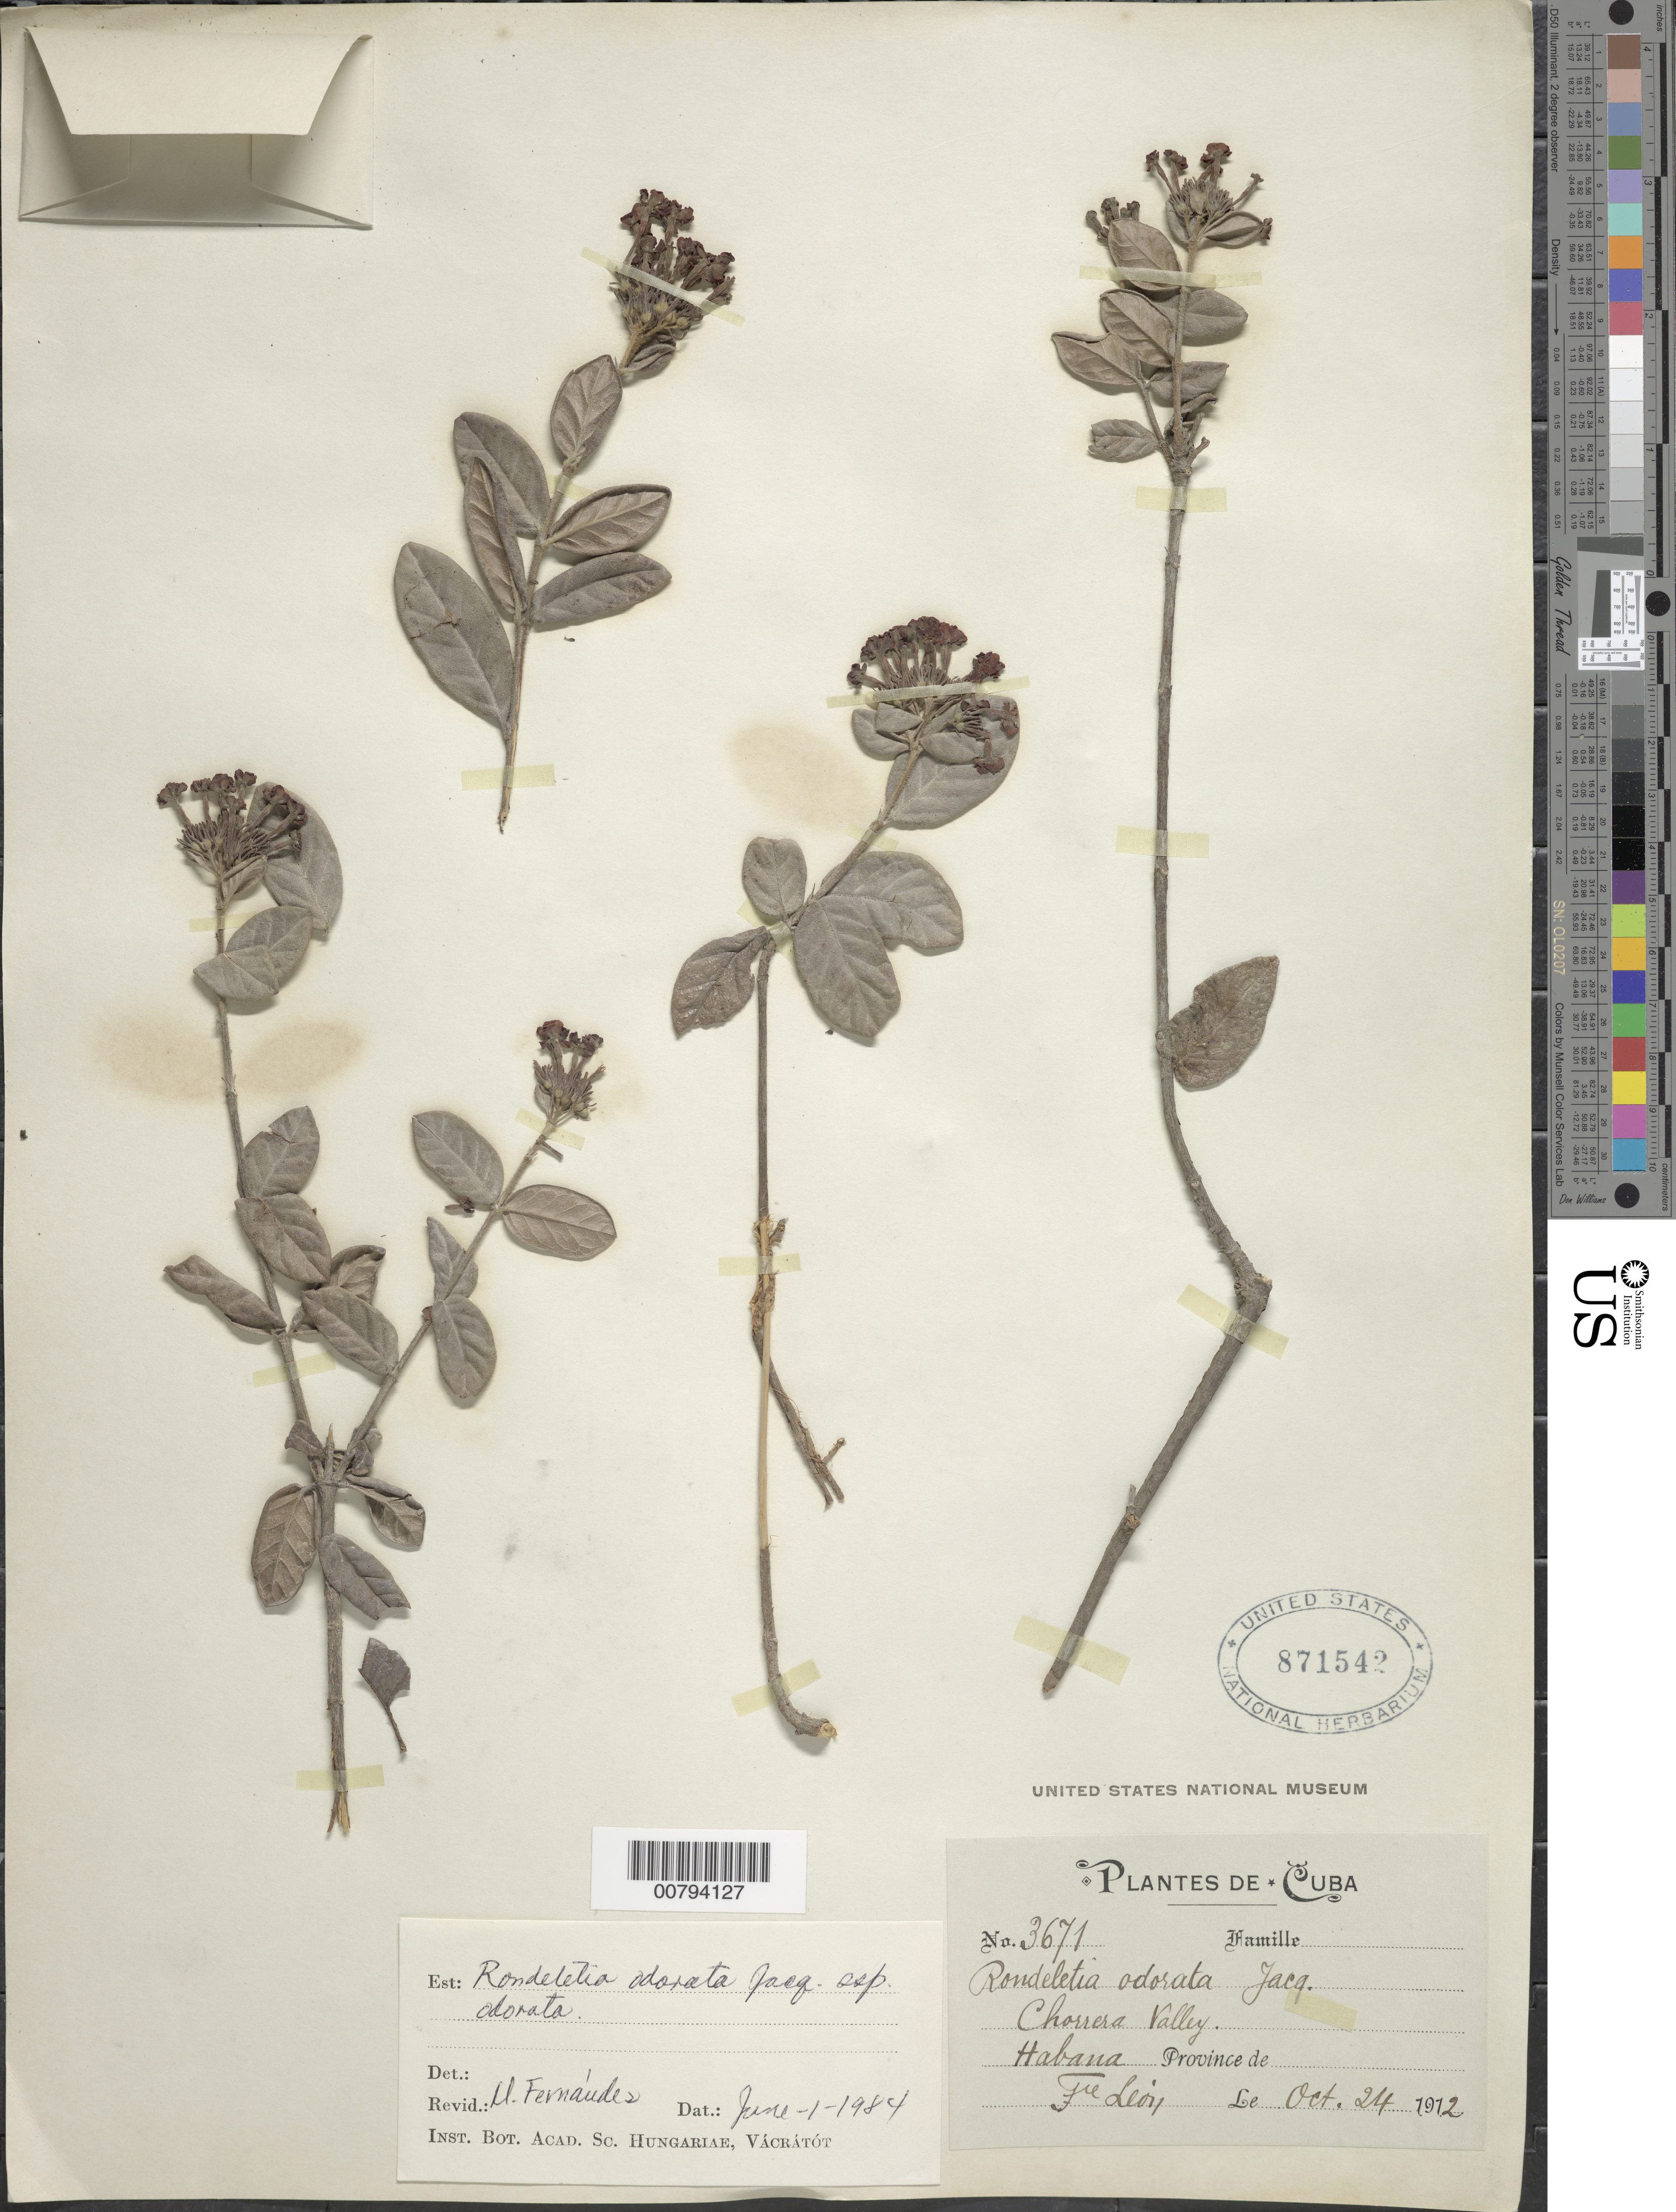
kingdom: Plantae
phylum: Tracheophyta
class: Magnoliopsida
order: Gentianales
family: Rubiaceae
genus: Rondeletia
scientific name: Rondeletia odorata subsp. odorata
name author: Jacq.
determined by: Fernandez, M.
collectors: Bro. León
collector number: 3671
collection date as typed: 24 Oct 1912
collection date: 1912-10-24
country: Cuba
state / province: La Habana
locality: Chorrera Valley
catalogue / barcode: US 871542